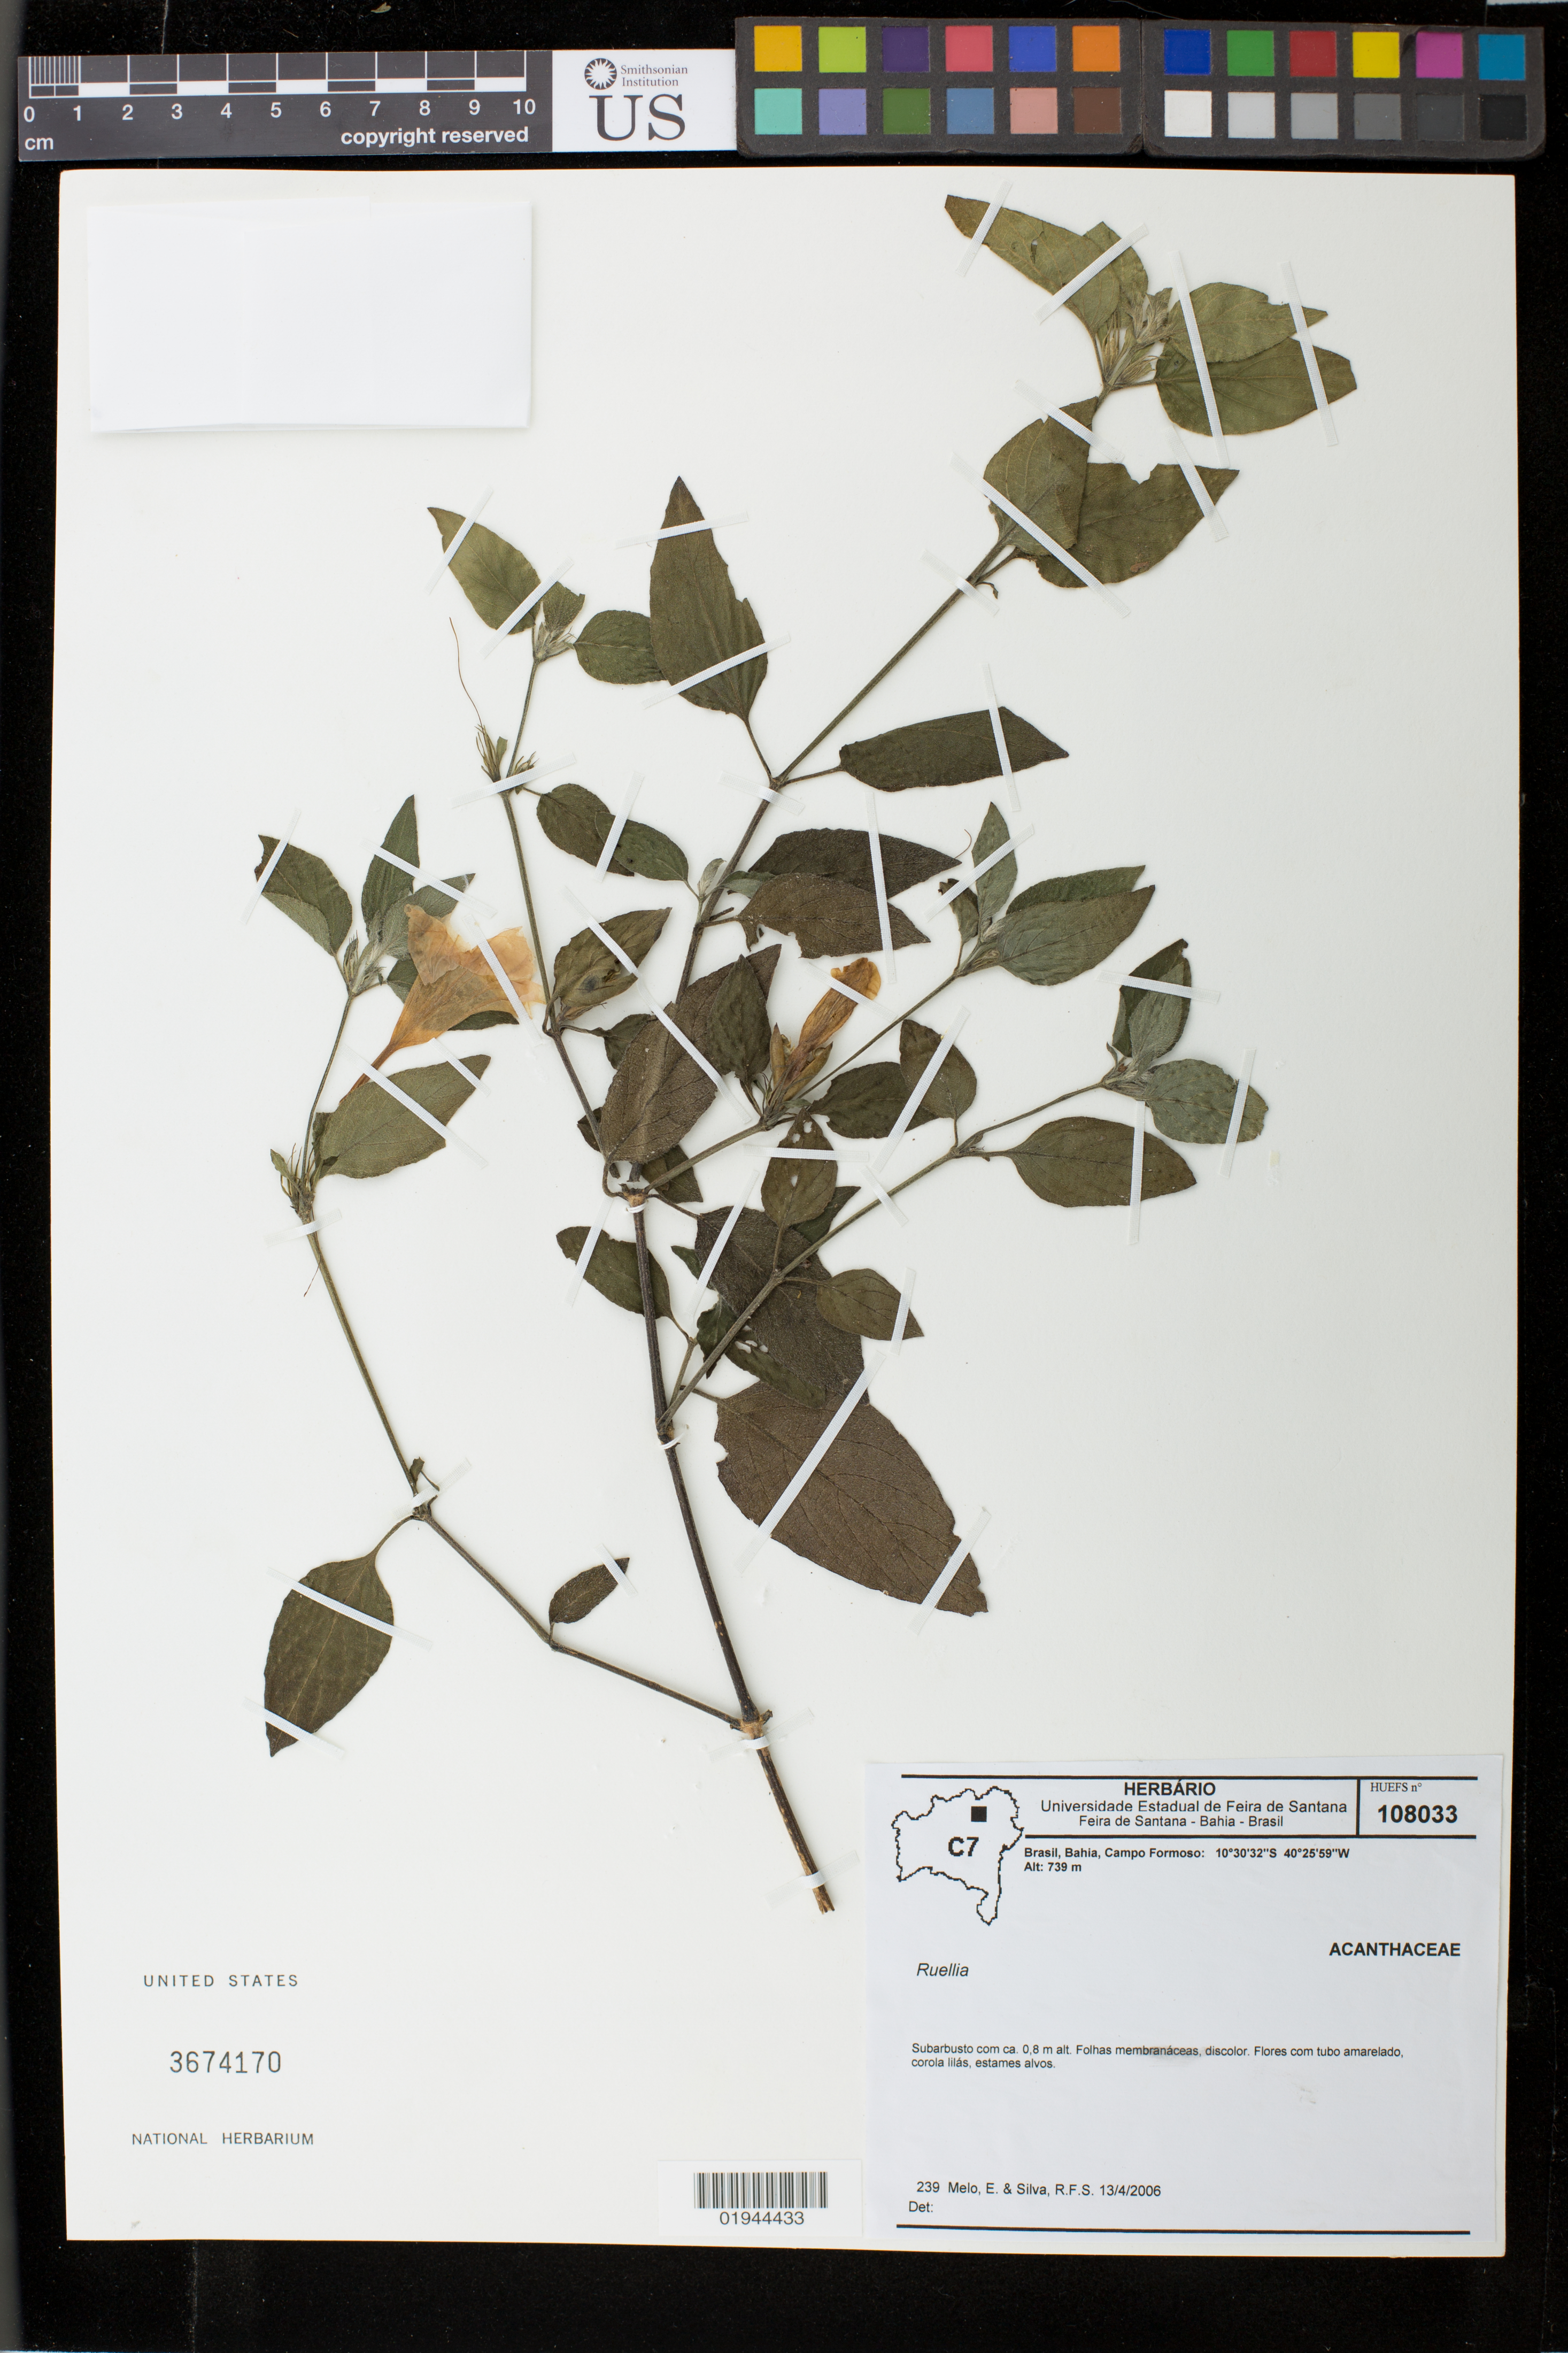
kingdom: Plantae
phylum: Tracheophyta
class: Magnoliopsida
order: Lamiales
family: Acanthaceae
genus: Ruellia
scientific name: Ruellia sp.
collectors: E. Melo & R. Silva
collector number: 239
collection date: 2006-04-13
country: Brazil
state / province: Bahia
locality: Campo Formoso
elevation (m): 739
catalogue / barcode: US 3674170